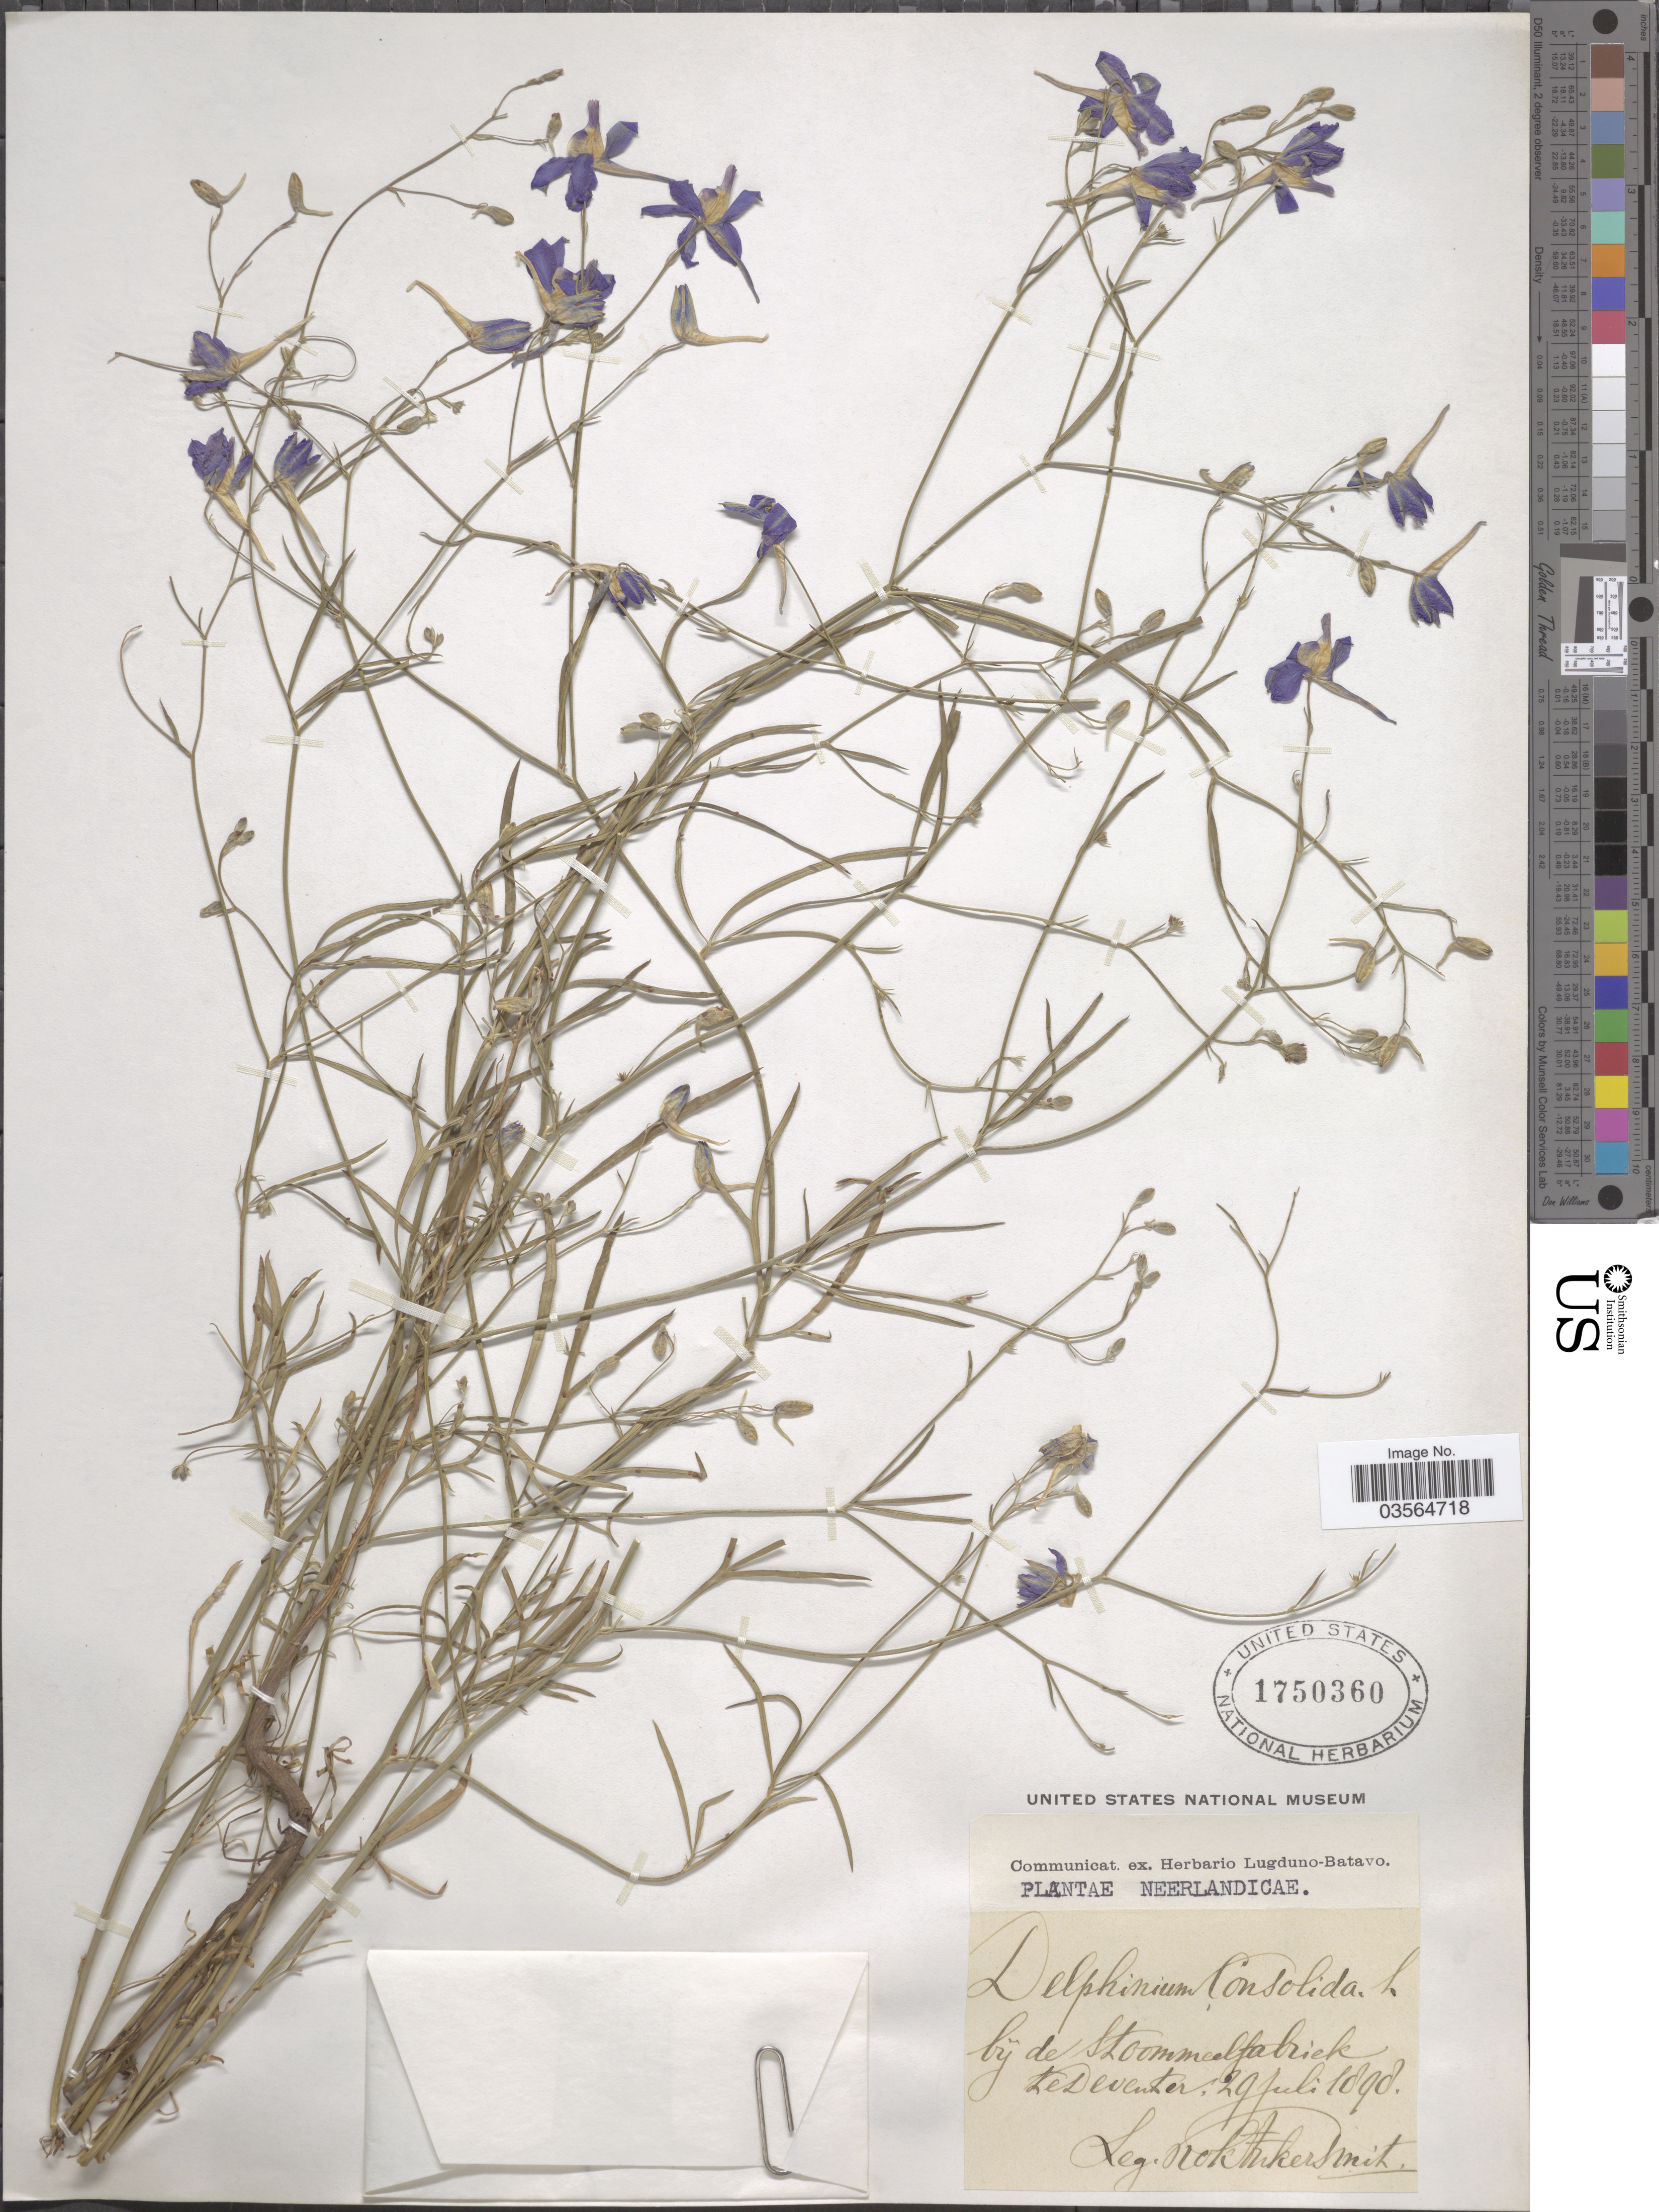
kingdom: Plantae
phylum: Tracheophyta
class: Magnoliopsida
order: Ranunculales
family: Ranunculaceae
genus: Delphinium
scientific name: Delphinium consolida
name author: L.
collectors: Kok Ankersmit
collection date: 1898-07-29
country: Netherlands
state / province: Overijssel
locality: Neerlandicae. Bij de Stoommeelfabriek te Deventer.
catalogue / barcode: US 1750360